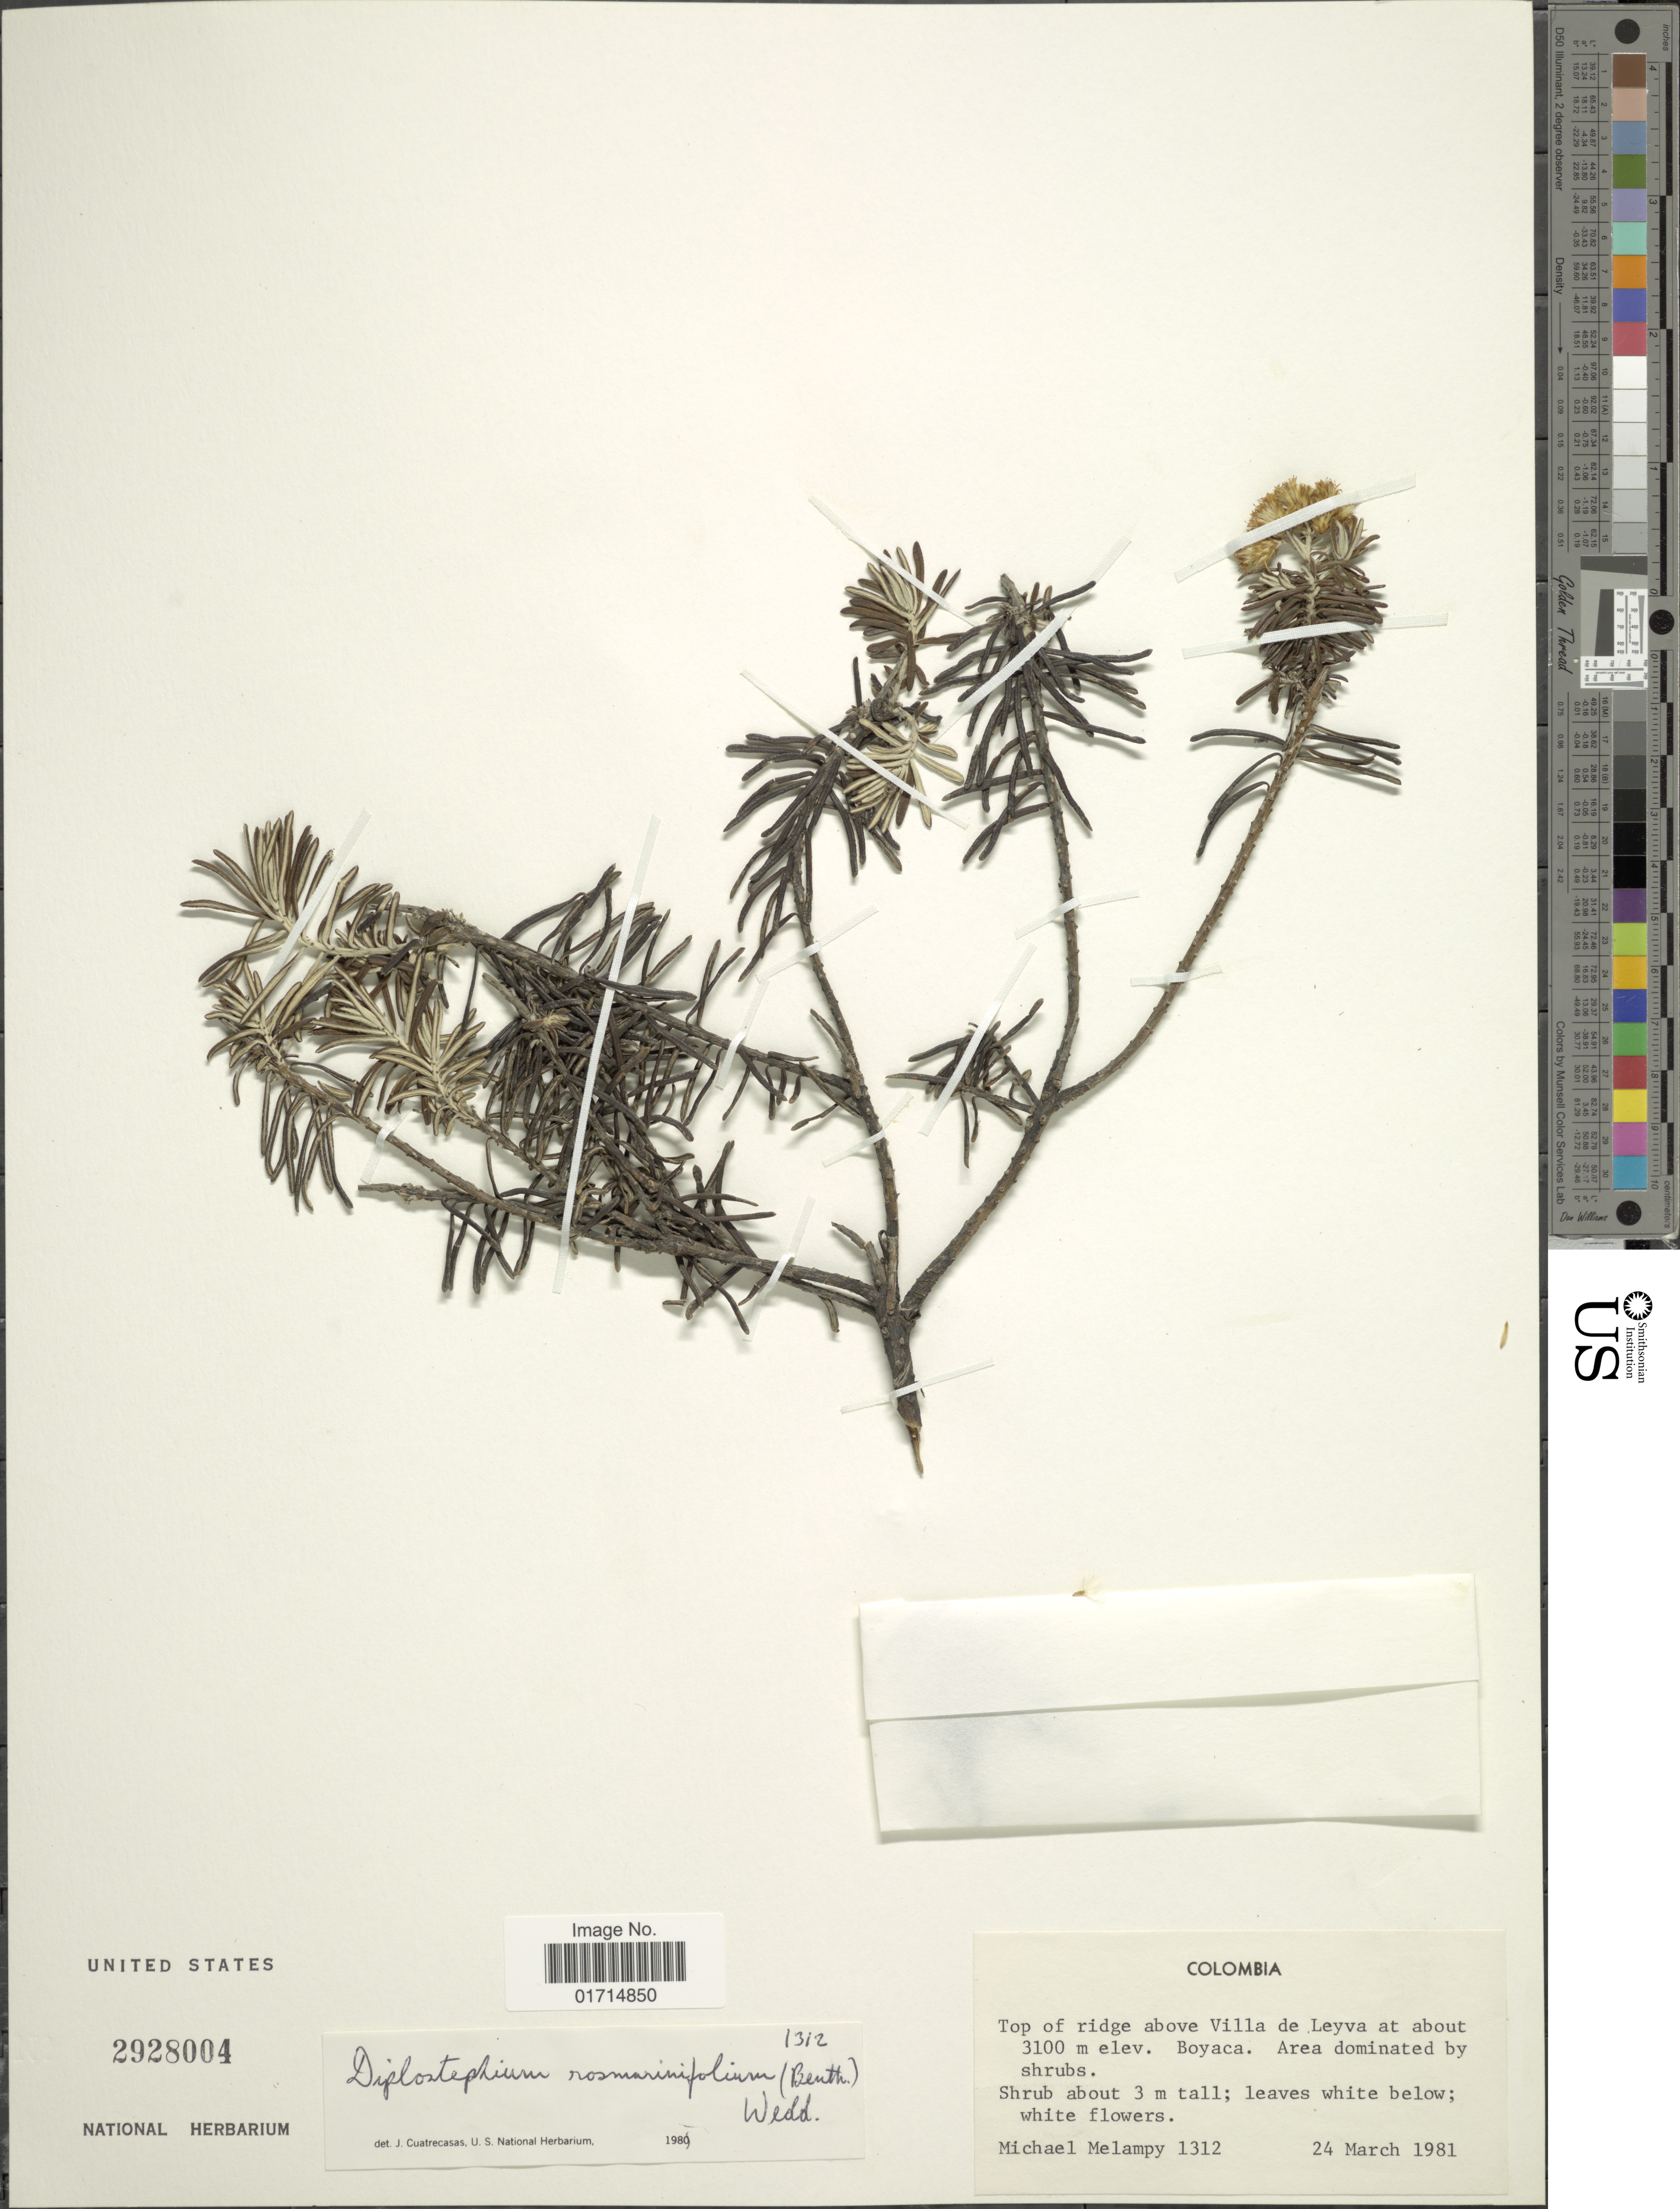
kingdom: Plantae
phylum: Tracheophyta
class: Magnoliopsida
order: Asterales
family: Asteraceae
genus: Diplostephium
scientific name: Diplostephium rosmarinifolium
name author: (Benth.) Wedd.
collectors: M. Melampy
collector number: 1312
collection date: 1981-03-24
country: Colombia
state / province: Boyacá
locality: Colombia. Top of ridge above Villa de Leyva Boyacá.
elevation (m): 3100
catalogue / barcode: US 2928004